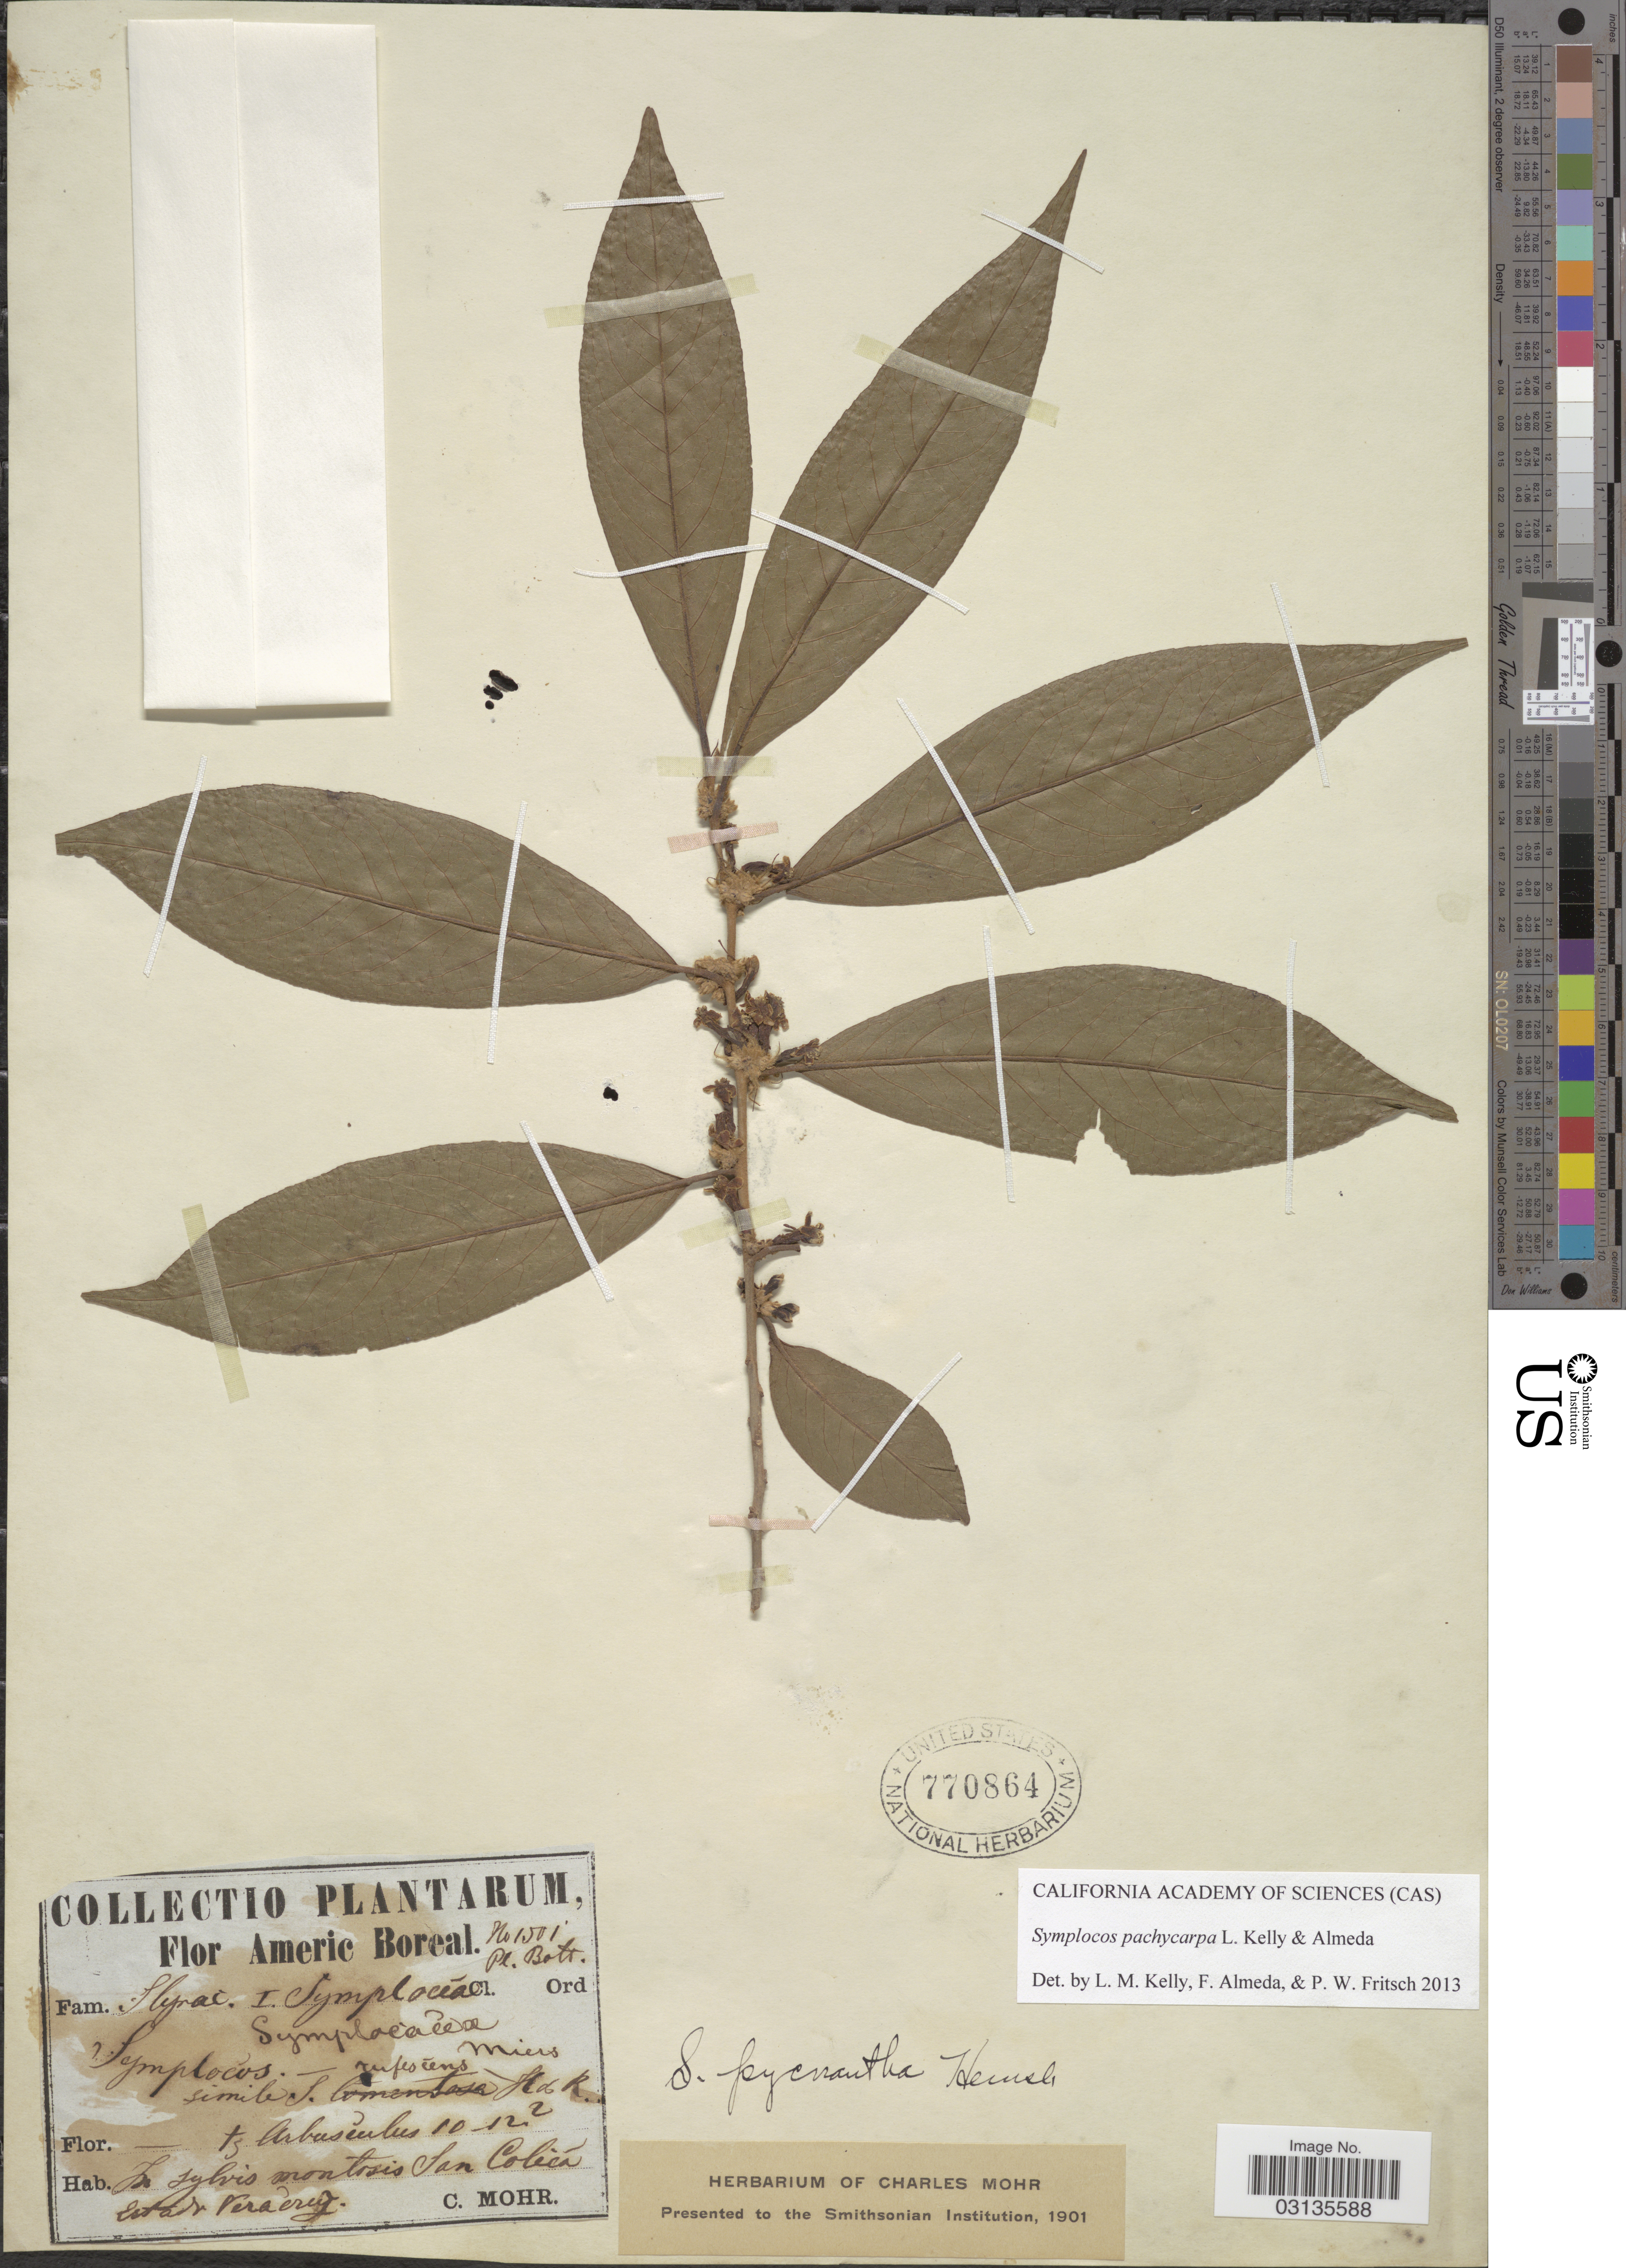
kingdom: Plantae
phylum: Tracheophyta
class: Magnoliopsida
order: Ericales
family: Symplocaceae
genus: Symplocos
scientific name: Symplocos pachycarpa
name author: L.M. Kelly & Almeda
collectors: Mohr, C. T. (herbarium)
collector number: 1501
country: Mexico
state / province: Veracruz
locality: Americ Boreal. In sylvis montosis San Colicá. Estado Vera Cruz.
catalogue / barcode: US 770864